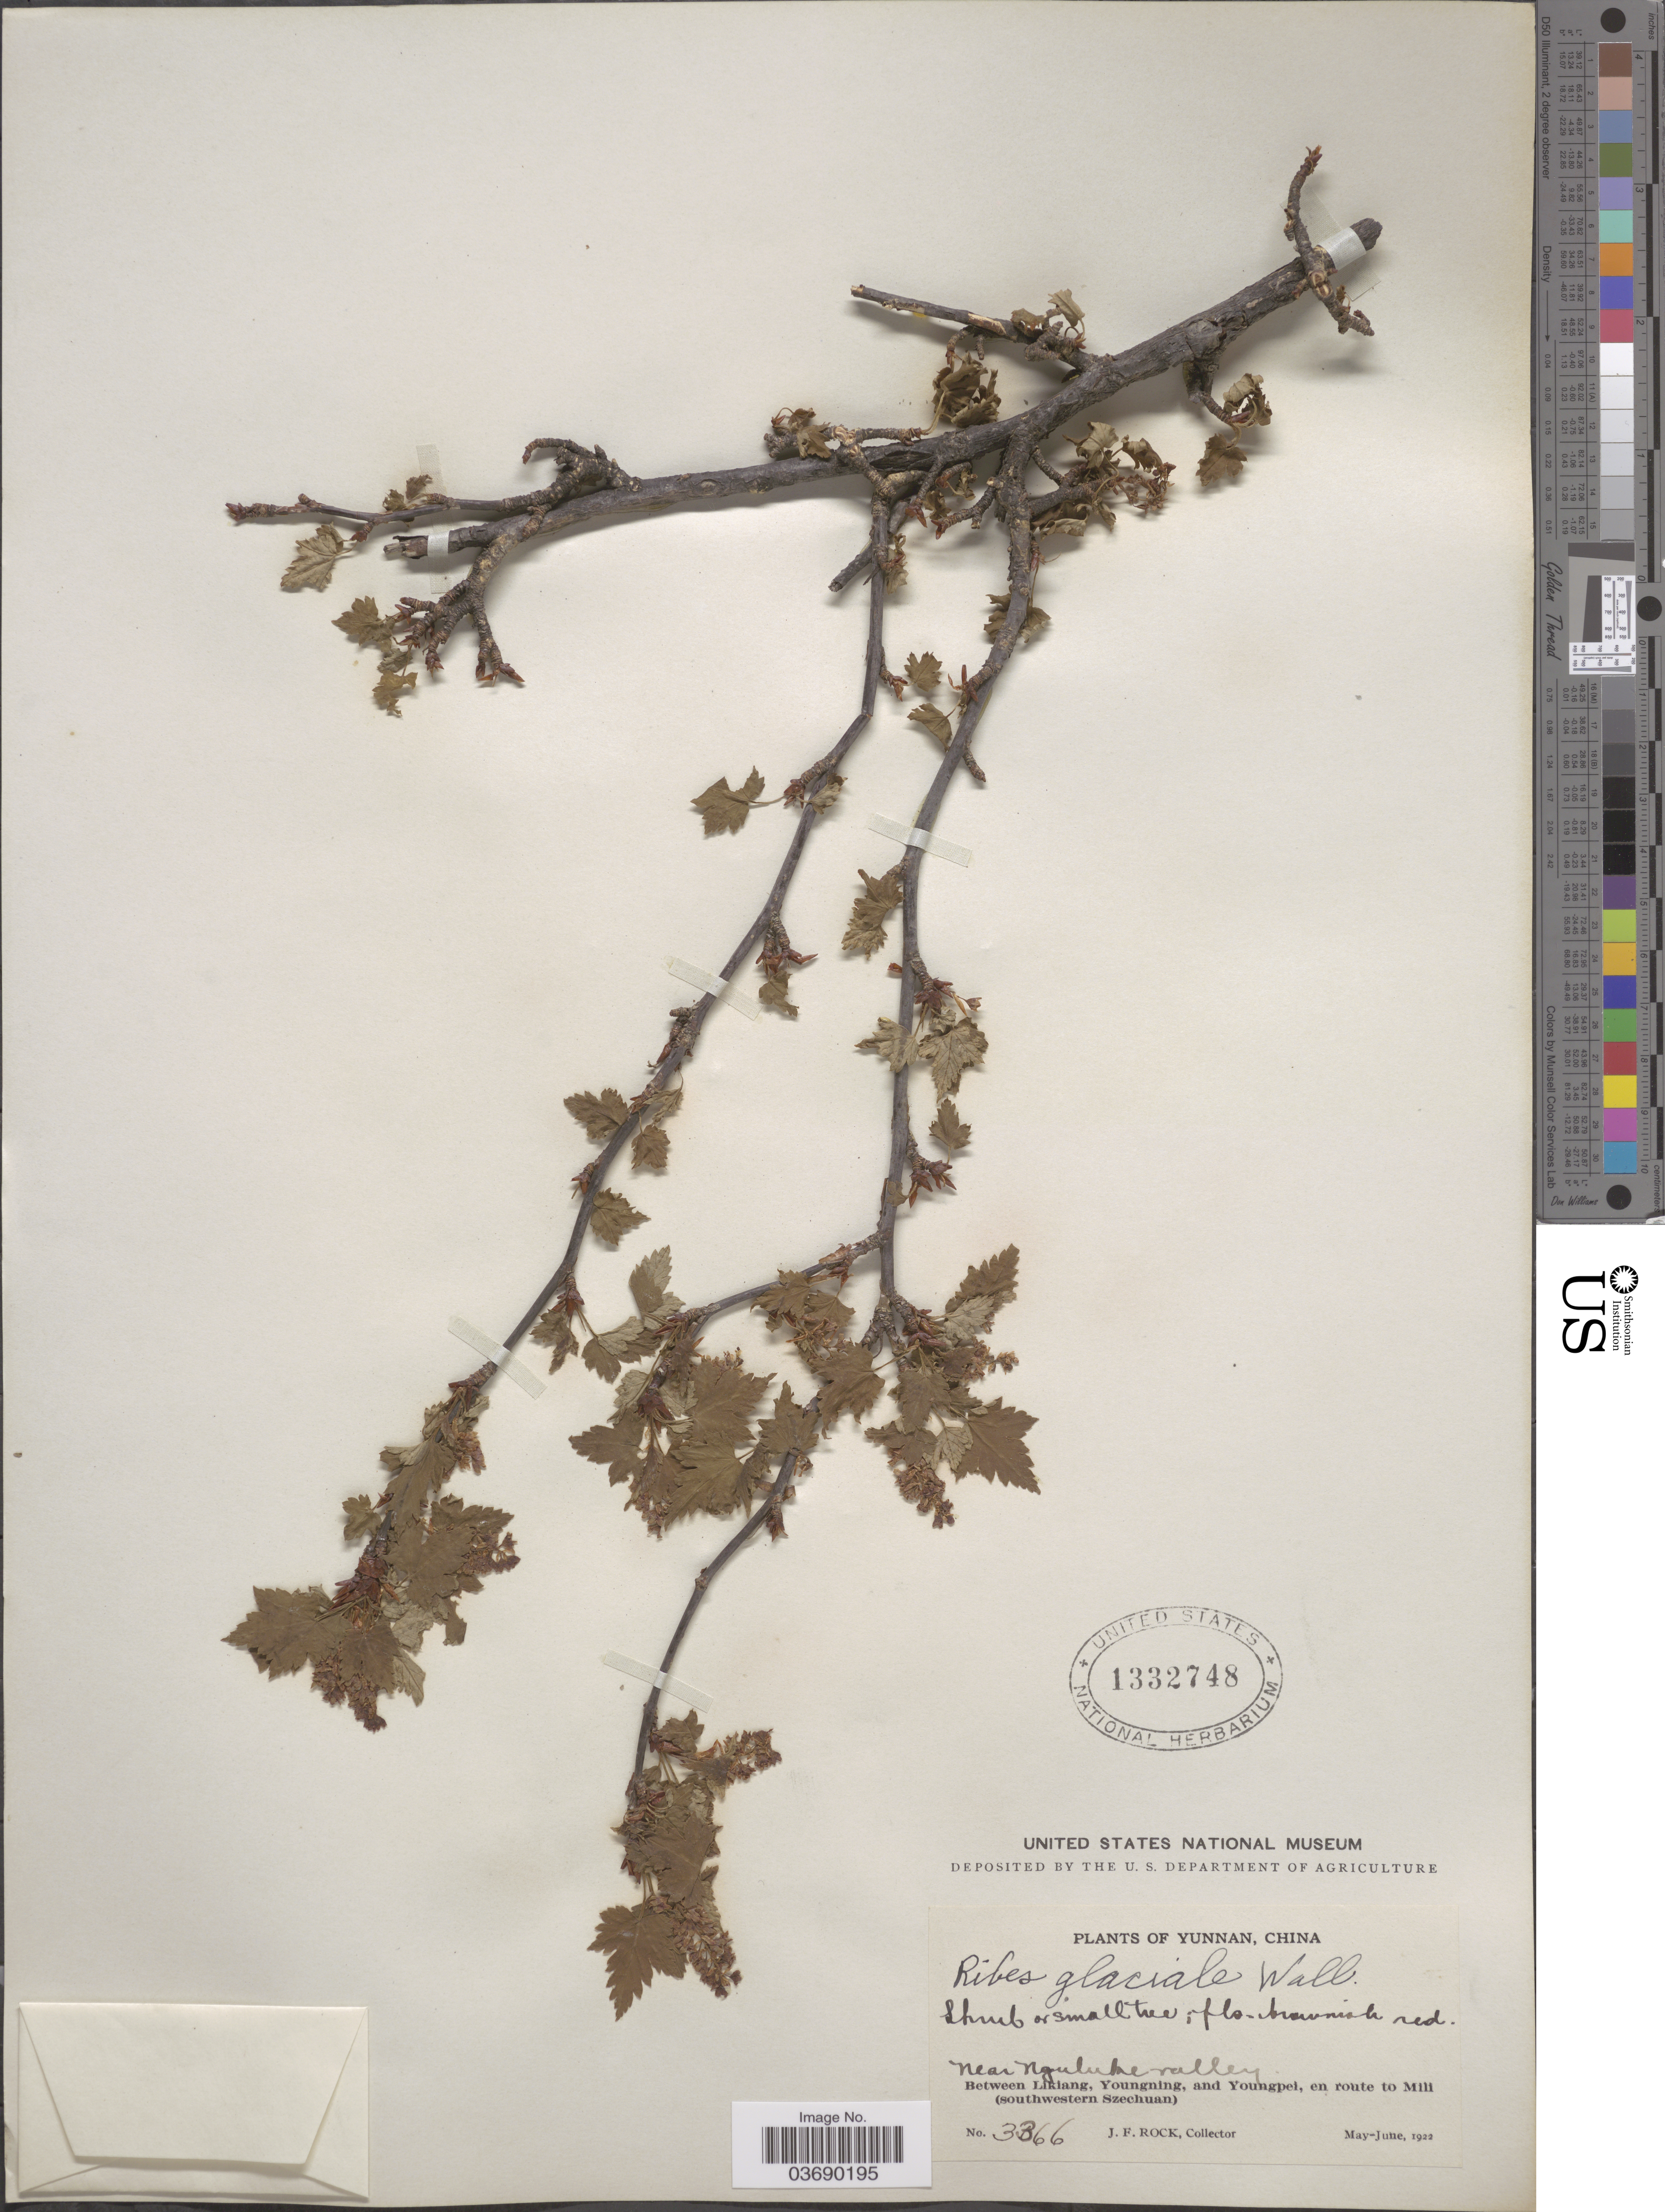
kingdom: Plantae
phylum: Tracheophyta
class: Magnoliopsida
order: Saxifragales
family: Grossulariaceae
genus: Ribes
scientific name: Ribes glaciale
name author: Wall.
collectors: J. Rock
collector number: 3366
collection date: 1922-05/1922-06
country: China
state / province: Yunnan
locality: Near Nguluke* Valley. Between Likiang, Youngning, and Youngpei, en route to Mili (southwestern Szechuan).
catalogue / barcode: US 1332748